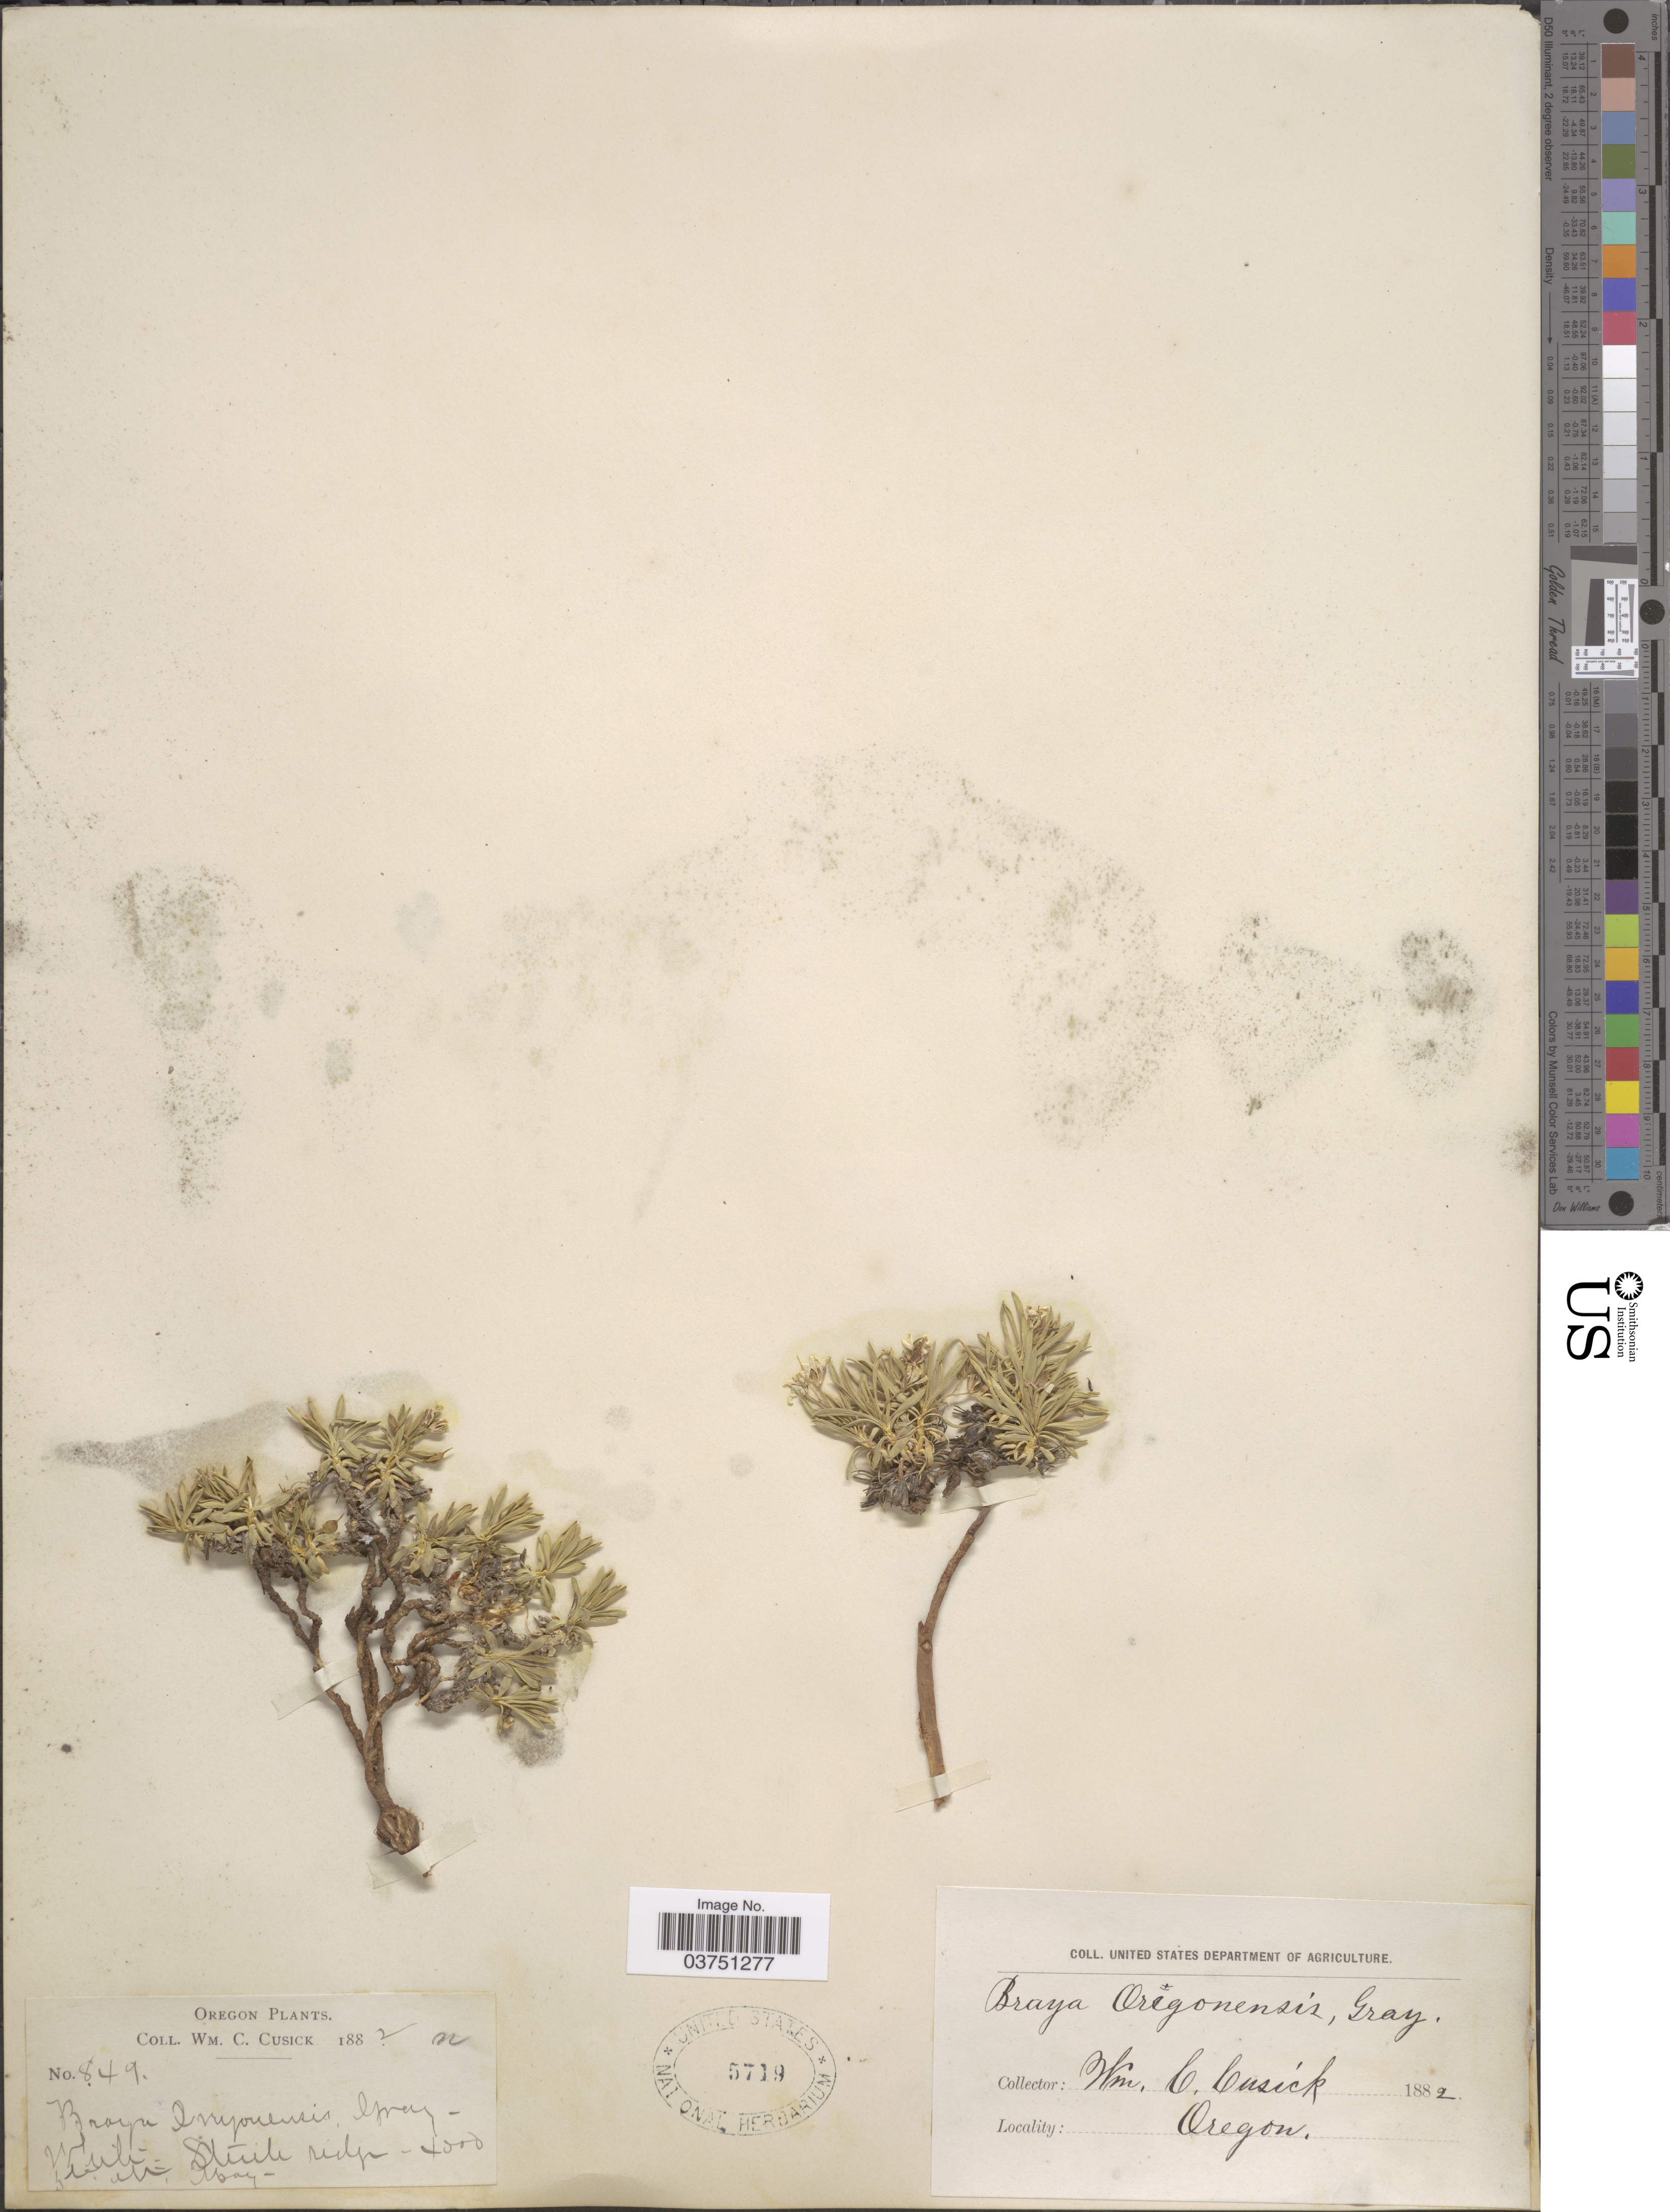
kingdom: Plantae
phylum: Tracheophyta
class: Magnoliopsida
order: Brassicales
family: Brassicaceae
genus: Cusickiella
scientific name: Cusickiella douglasii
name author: (A. Gray) Rollins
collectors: W. C. Cusick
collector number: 849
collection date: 1882-05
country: United States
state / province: Oregon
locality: Sterile ridges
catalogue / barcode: US 5719